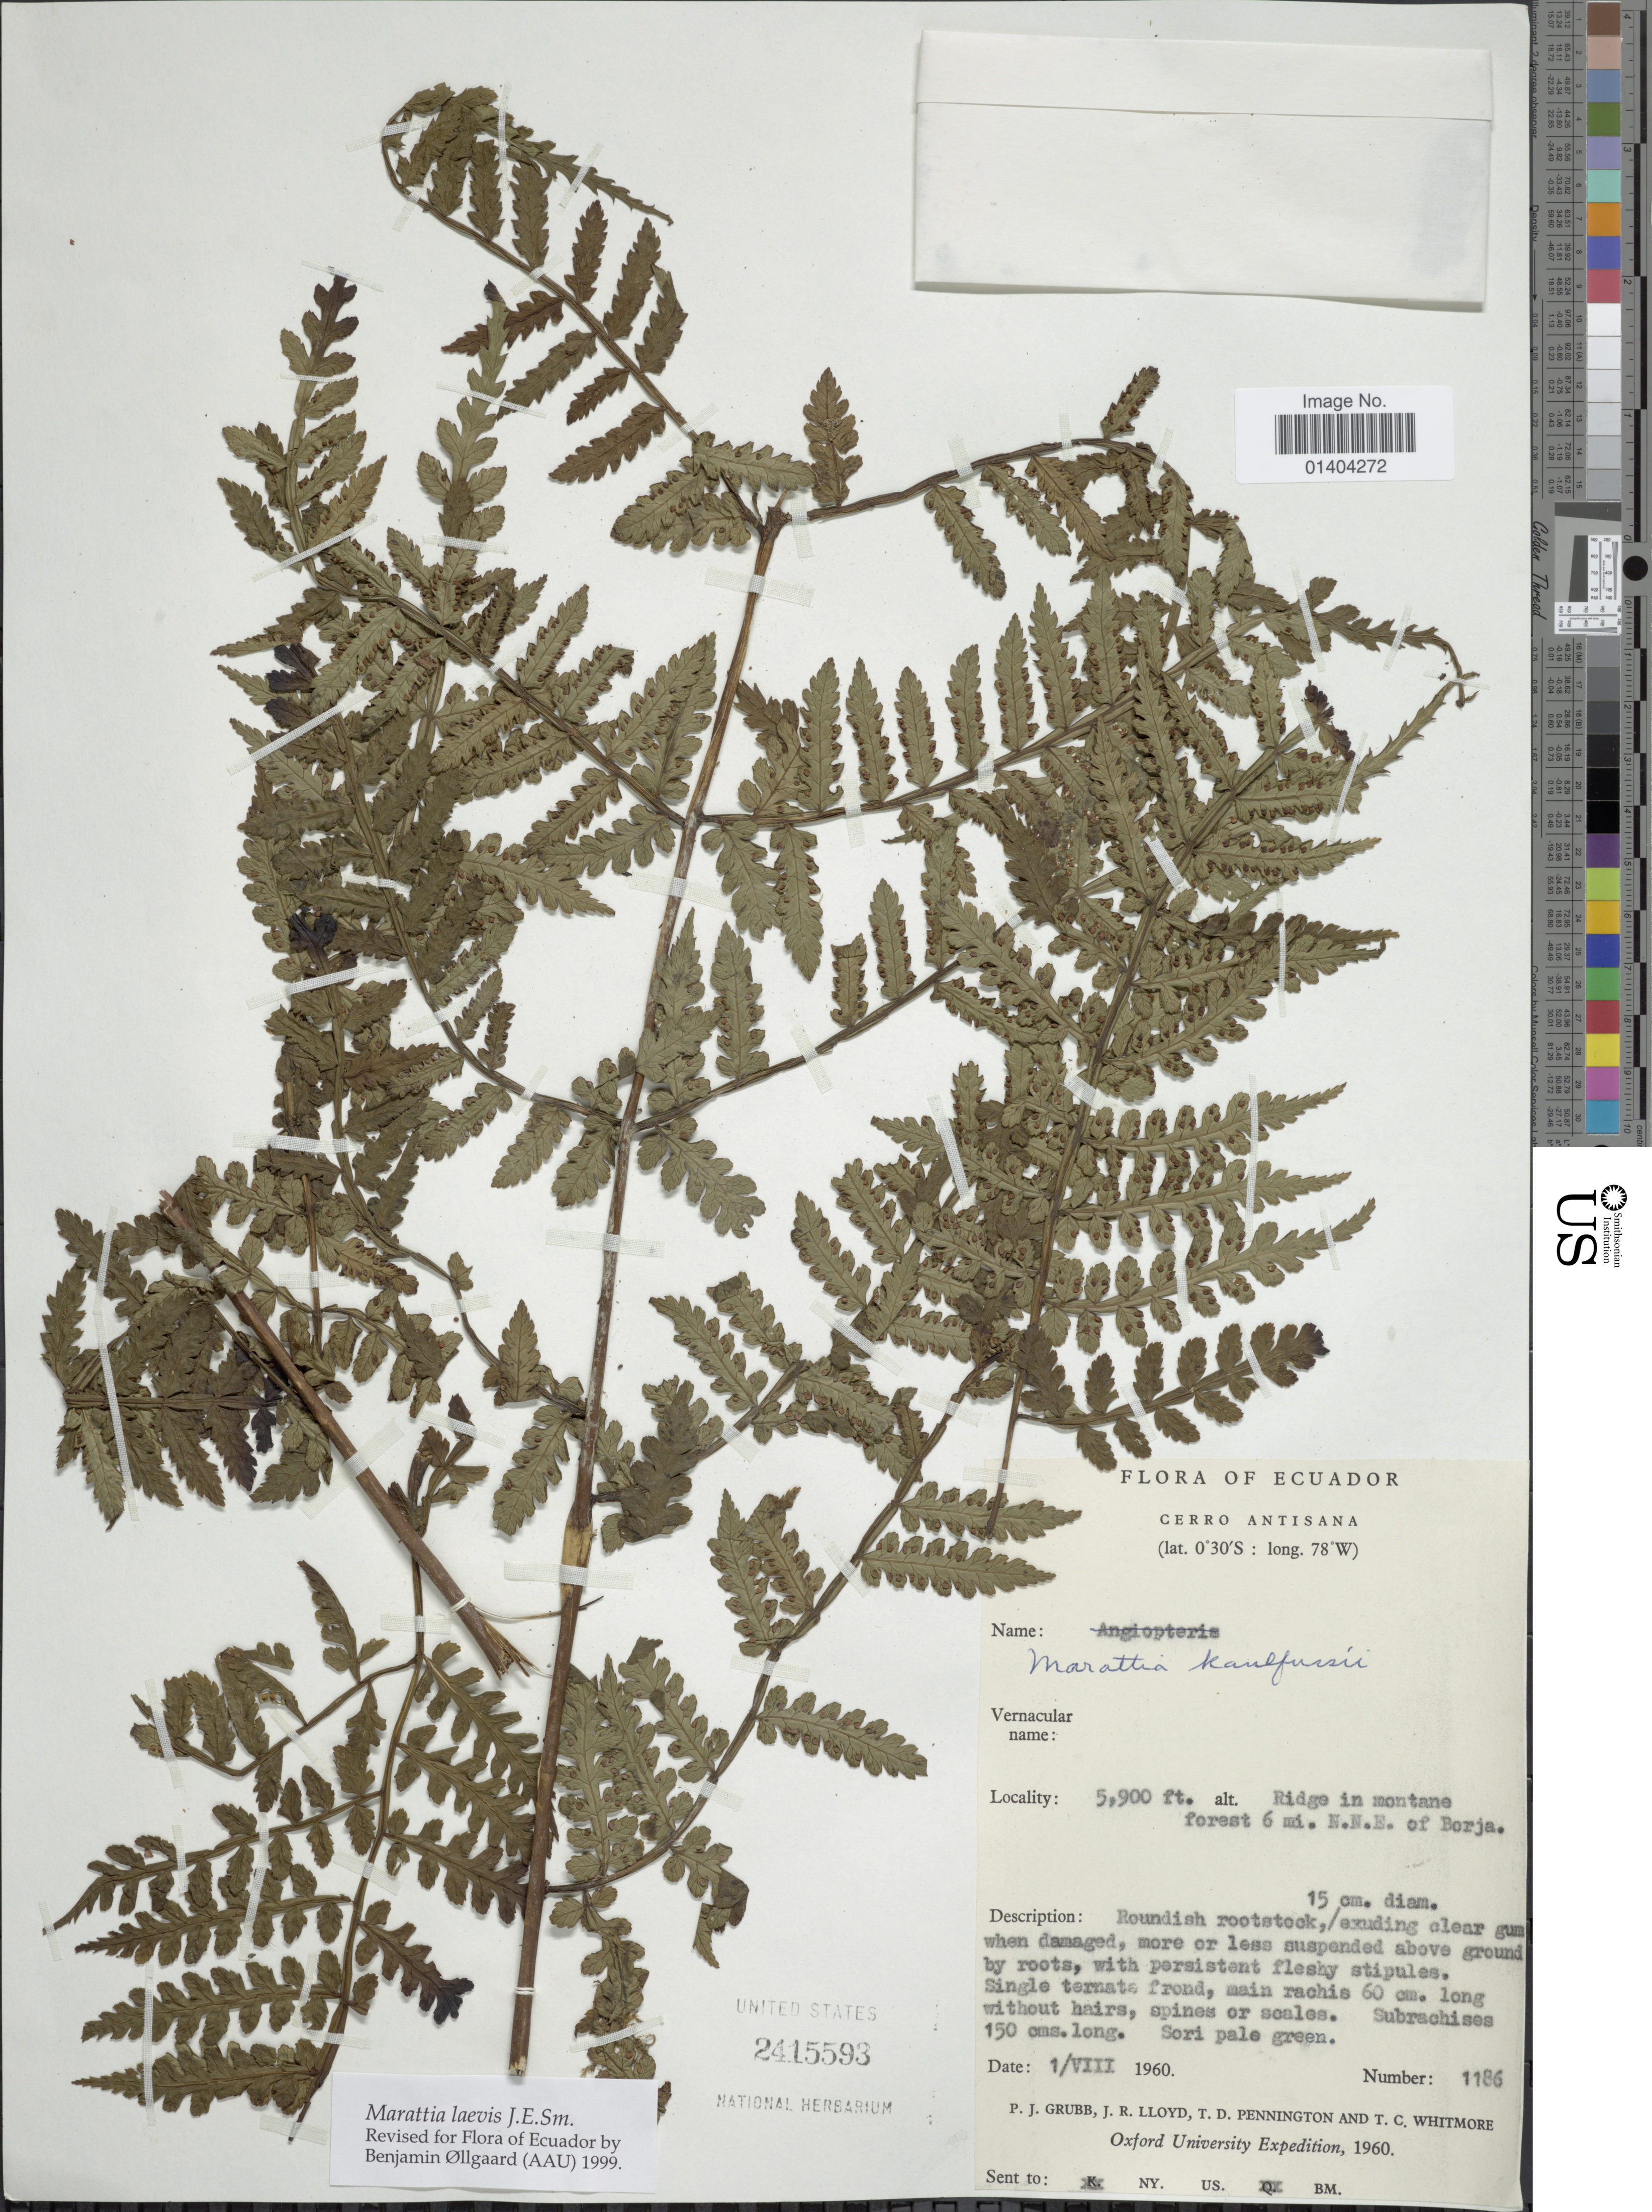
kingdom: Plantae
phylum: Tracheophyta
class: Polypodiopsida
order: Marattiales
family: Marattiaceae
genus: Marattia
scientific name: Marattia laevis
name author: Sm.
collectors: P. J. Grubb, J. R. Lloyd, T. D. Pennington & T. C. Whitmore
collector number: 1186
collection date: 1960-08-01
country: Ecuador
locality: Cerro Antisana ridge in montane forest 6 mi N.N.E. of Borja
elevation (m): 1798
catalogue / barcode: US 2415593